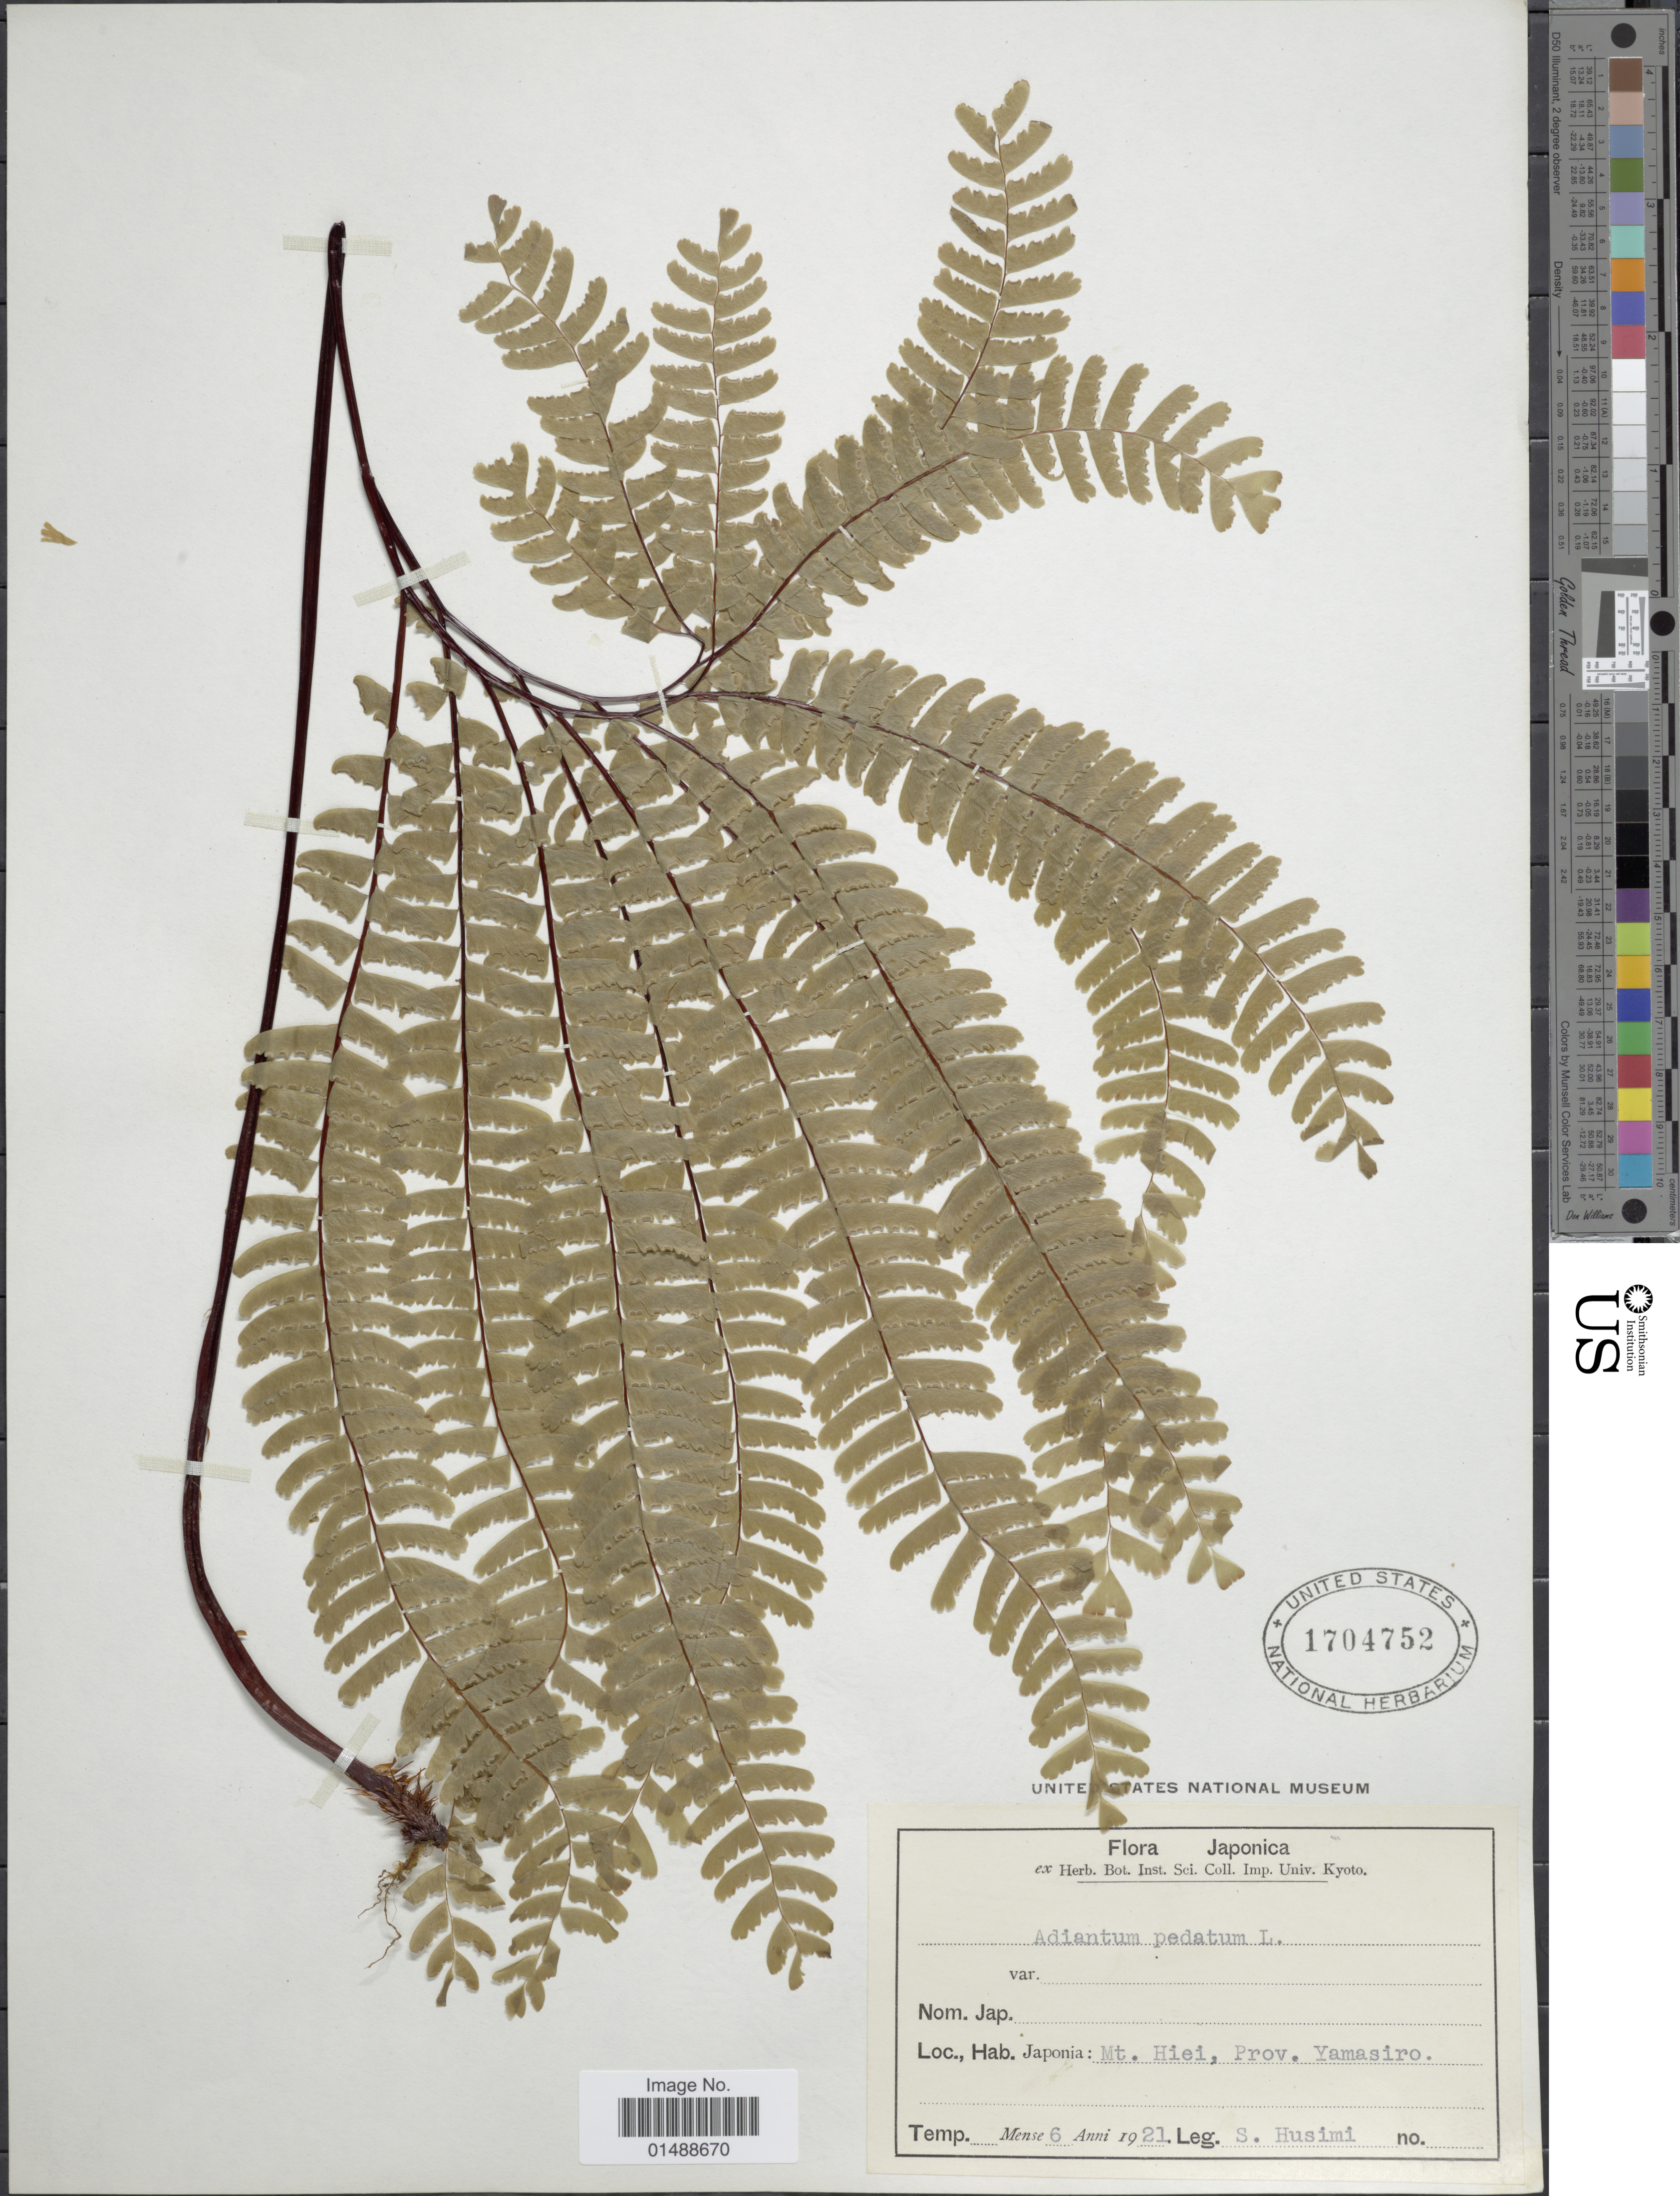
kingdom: Plantae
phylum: Tracheophyta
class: Polypodiopsida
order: Polypodiales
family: Pteridaceae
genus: Adiantum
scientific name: Adiantum pedatum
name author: L.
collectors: S. Husimi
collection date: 1921-06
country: Japan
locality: Japan, Mt. Hiei, Prov. Yamasiro.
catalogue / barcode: US 1704752